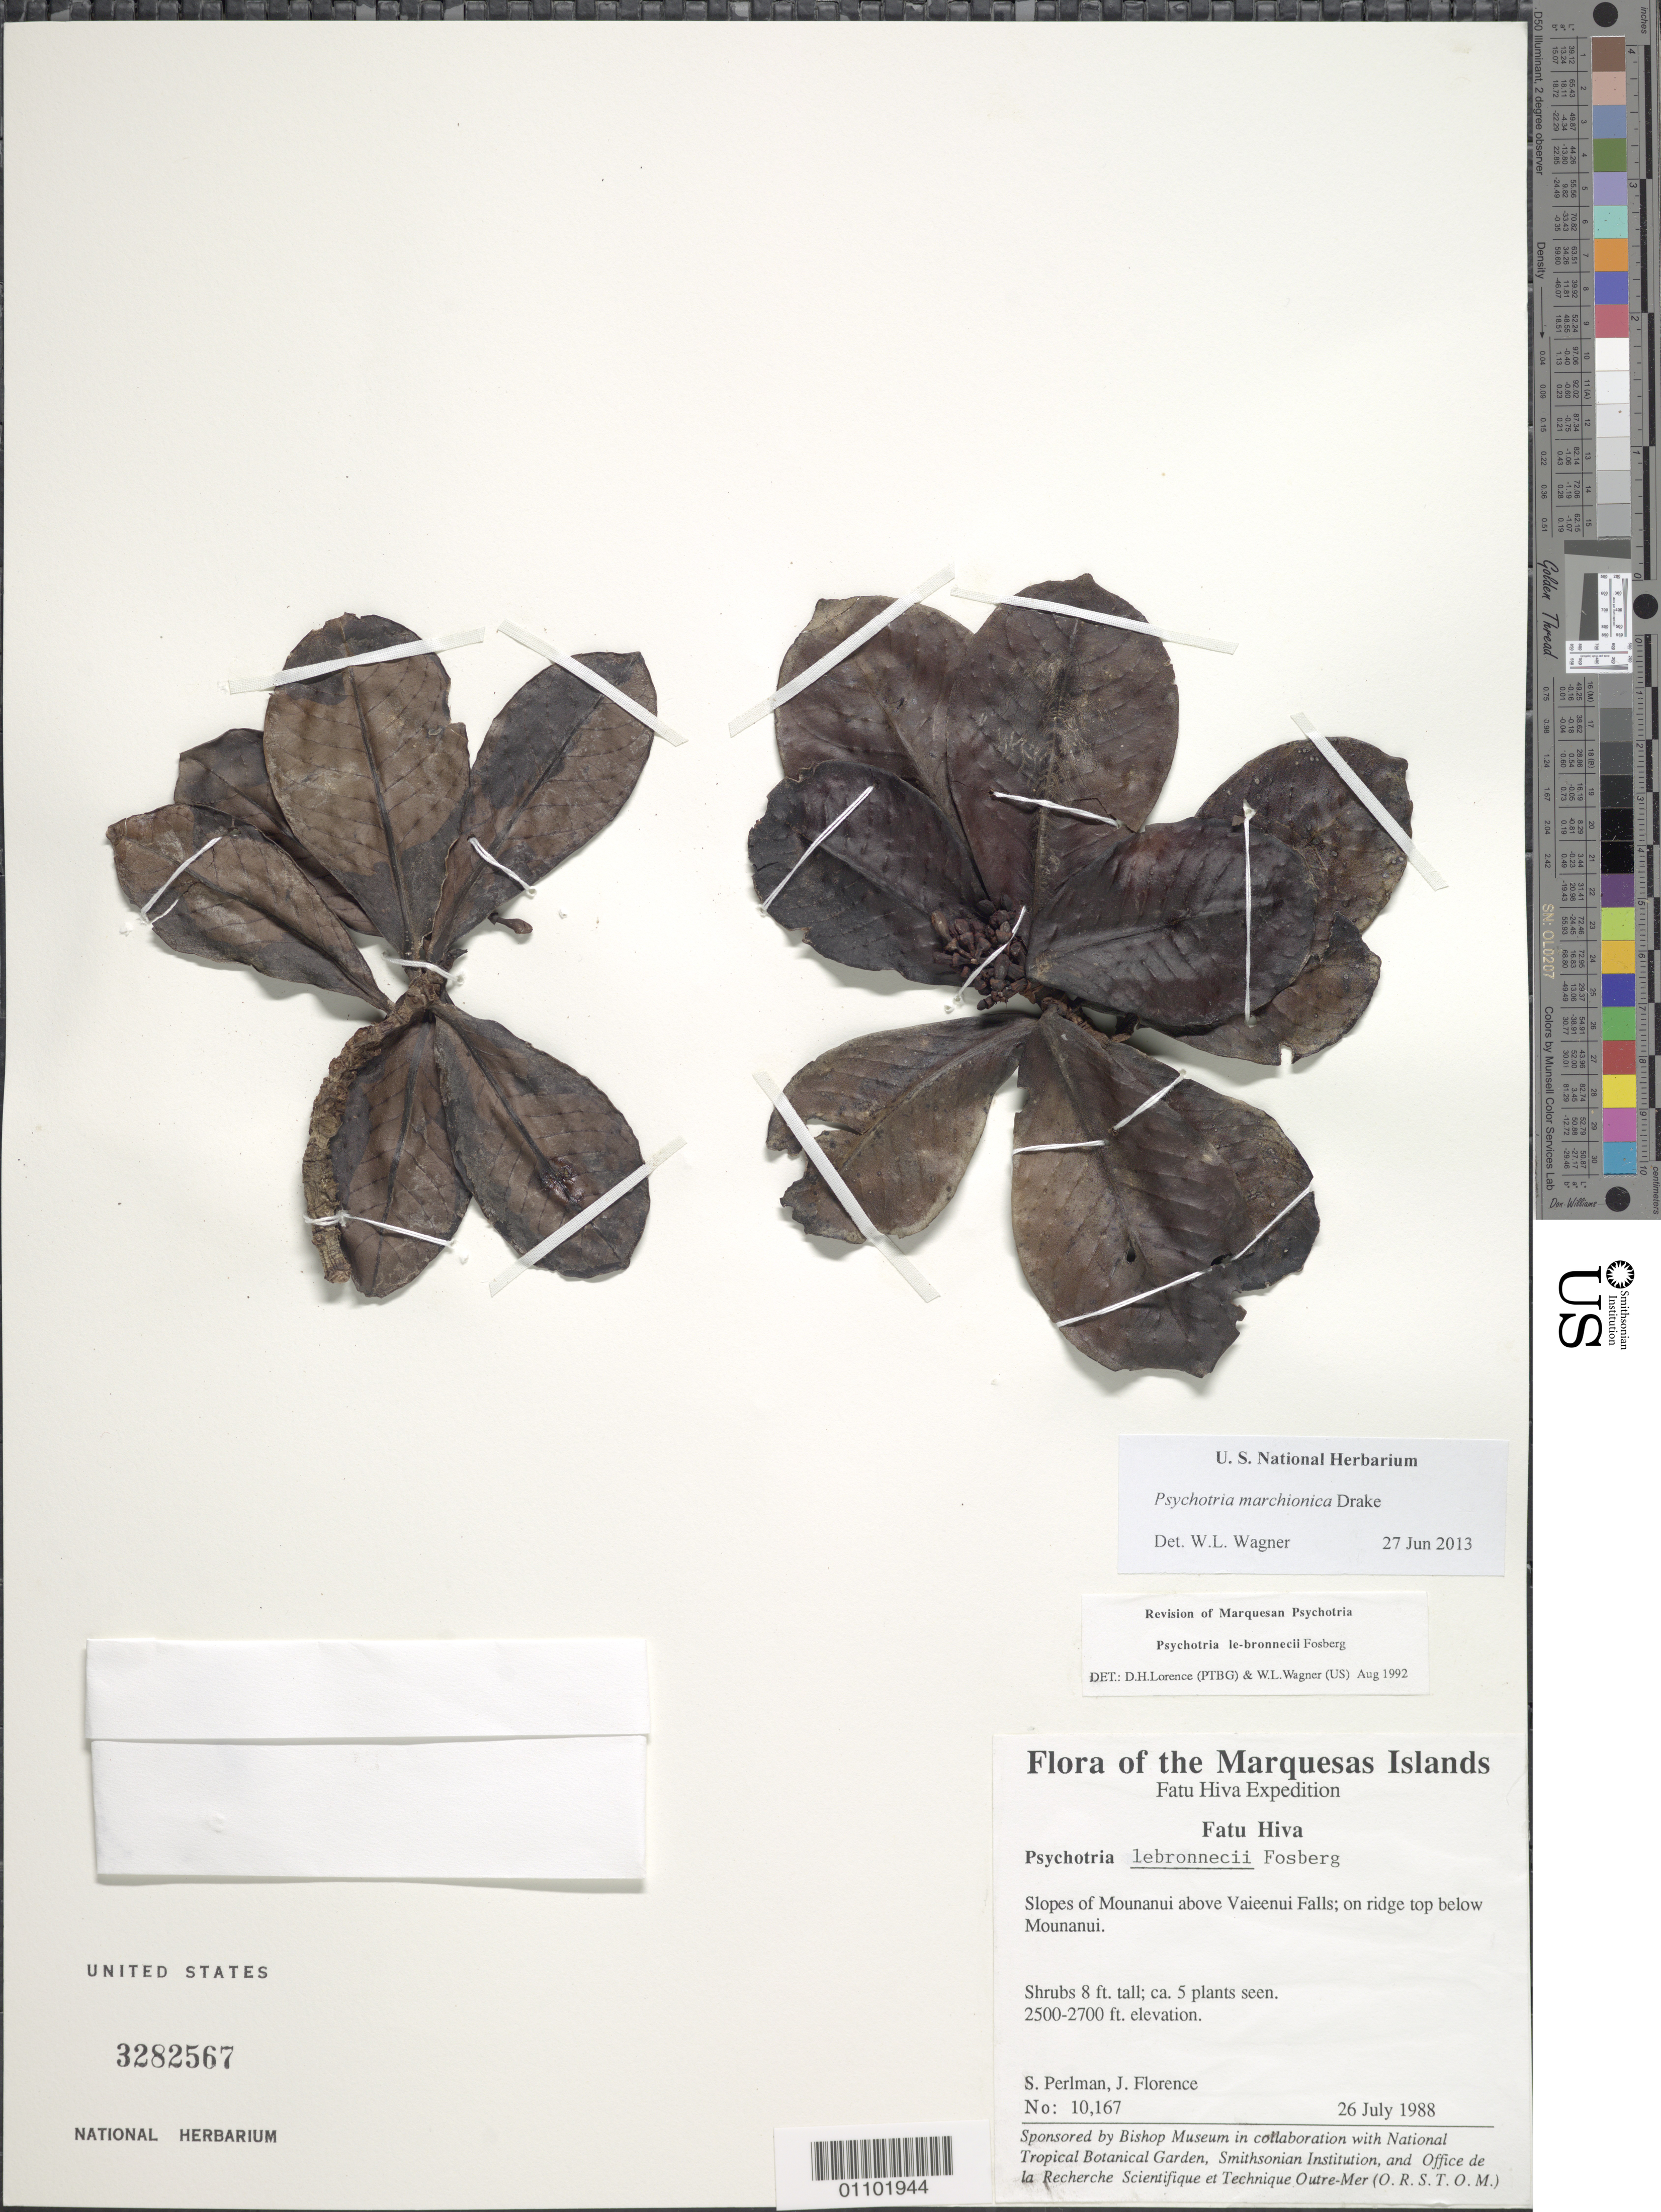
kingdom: Plantae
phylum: Tracheophyta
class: Magnoliopsida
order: Gentianales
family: Rubiaceae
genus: Psychotria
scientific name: Psychotria marchionica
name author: Drake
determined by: Lorence, David H.; Wagner, W. H.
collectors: S. P. Perlman & J. Florence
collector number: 10167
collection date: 1988-07-26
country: French Polynesia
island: Fatu Hiva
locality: Slopes of Mounanui above Vaieenui Falls, on ridge top, below Maunanui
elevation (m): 762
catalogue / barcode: US 3282567